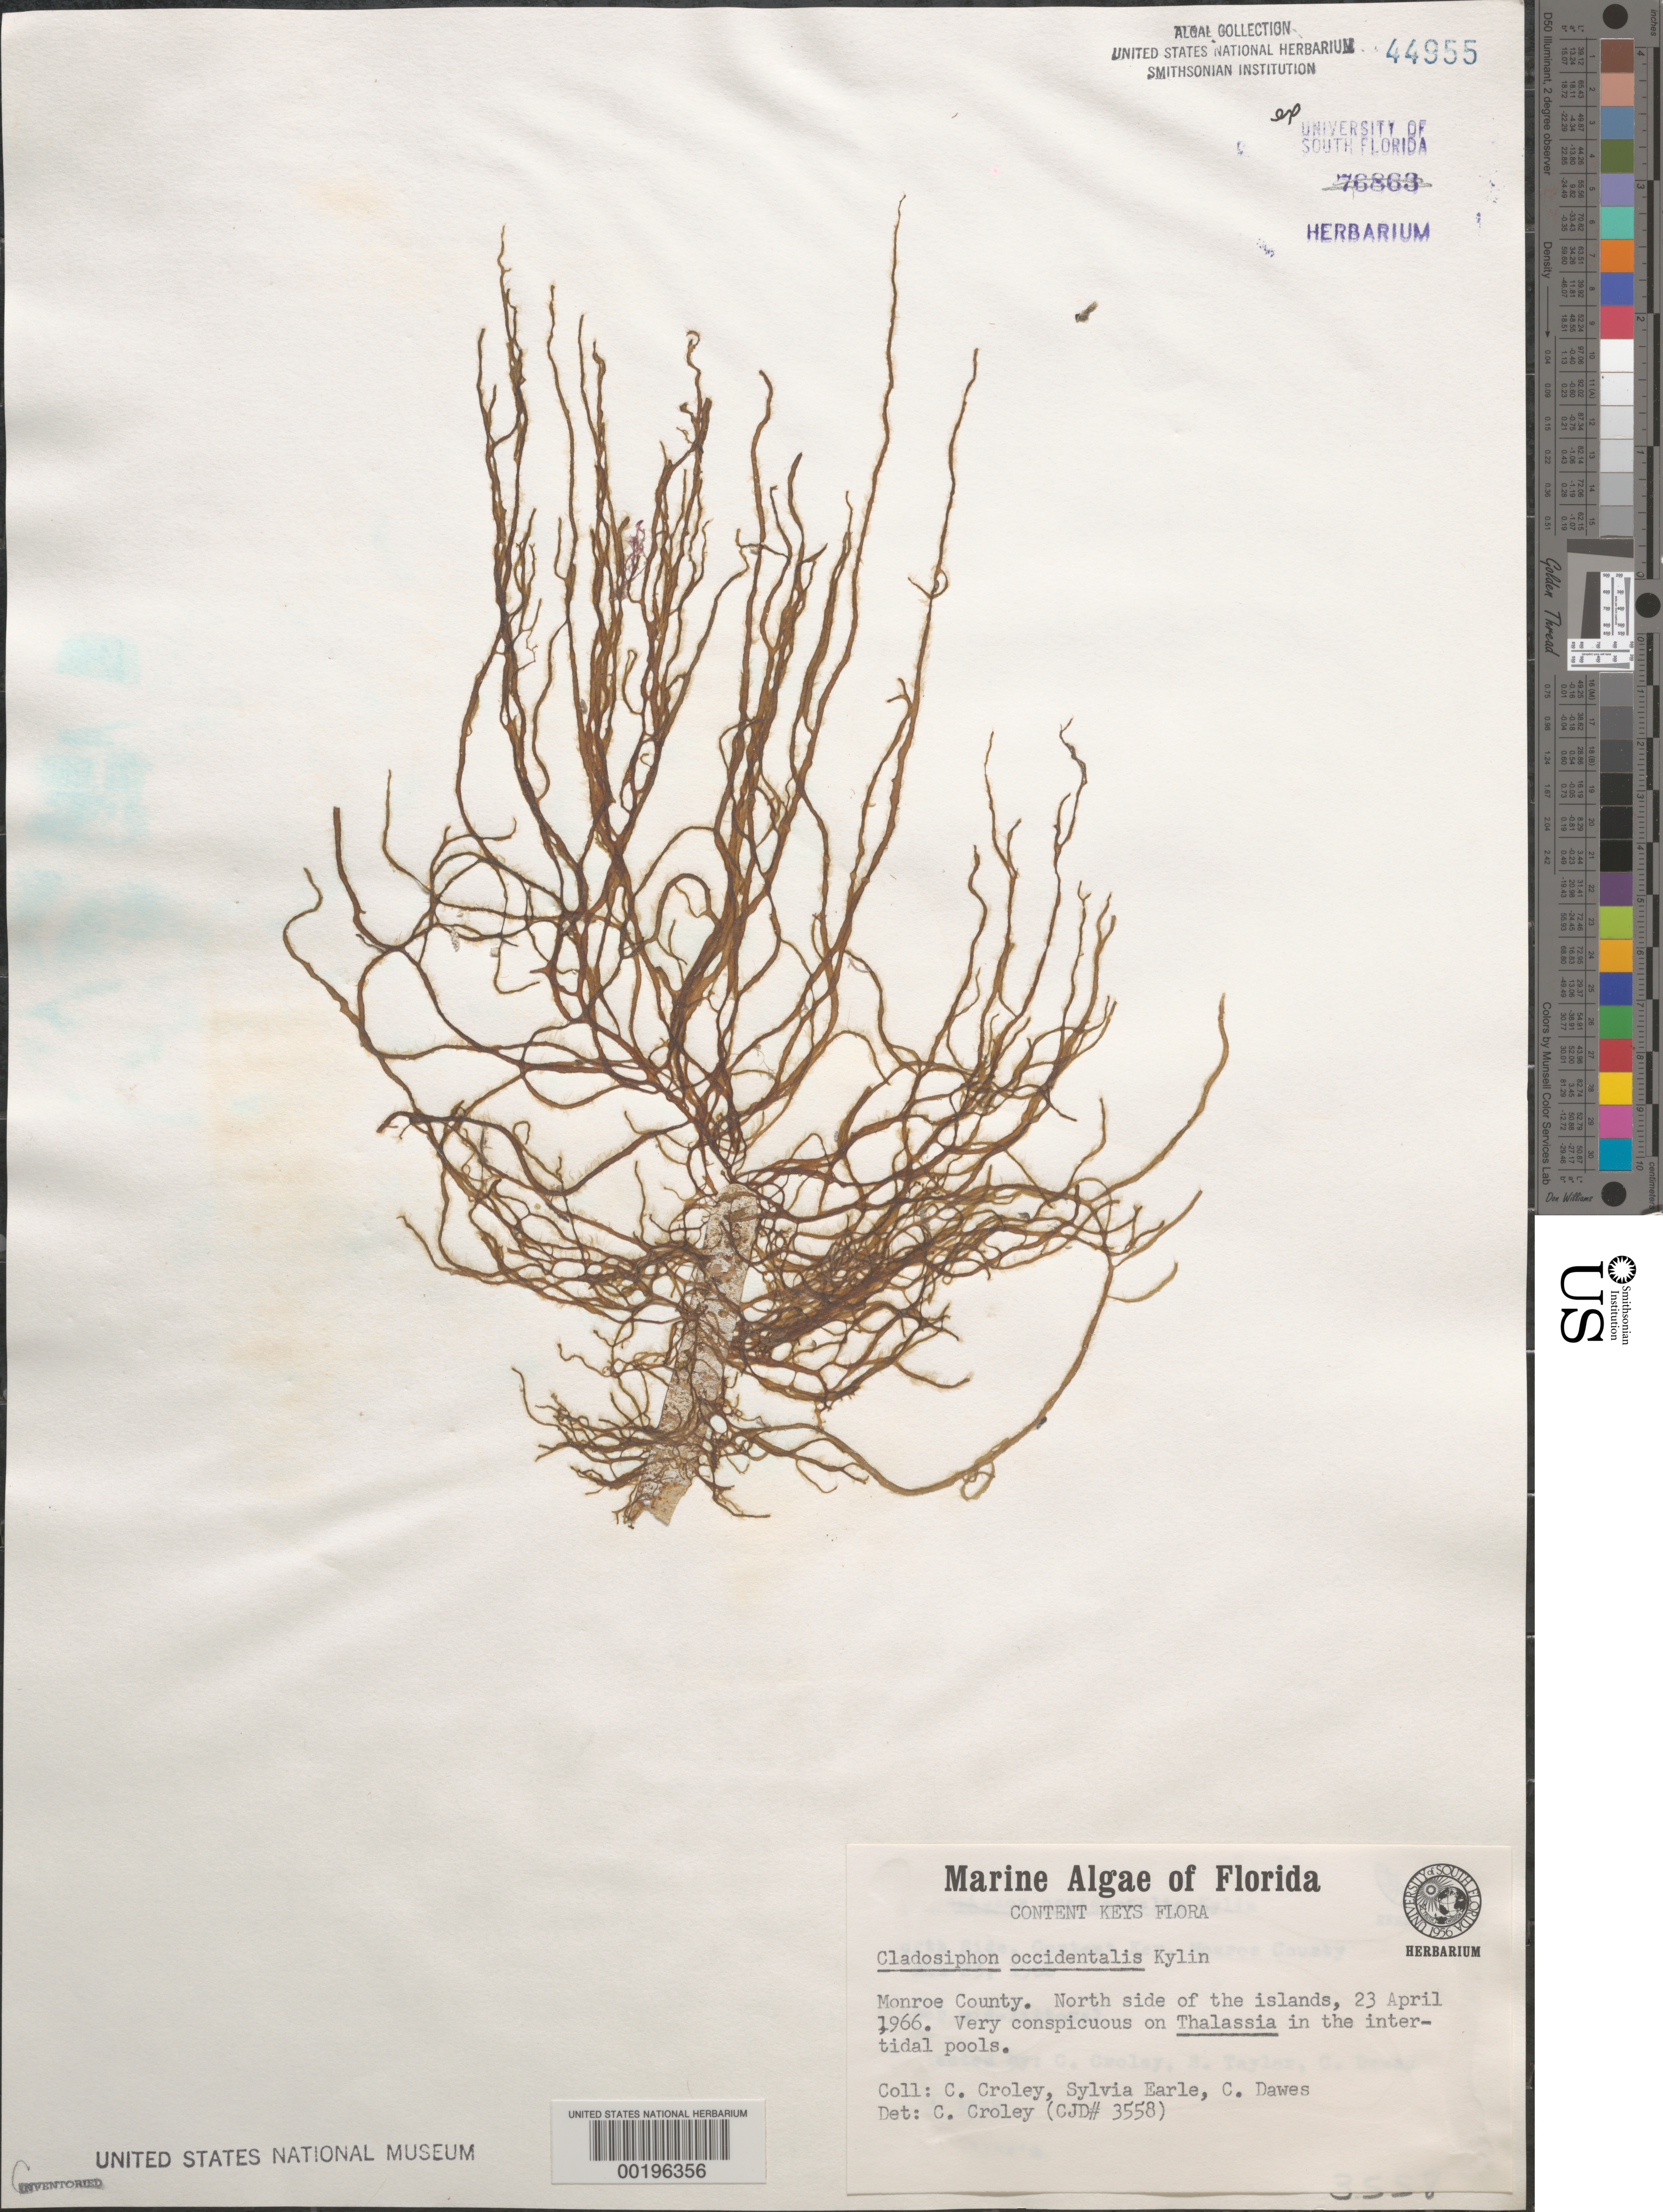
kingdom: Chromista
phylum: Ochrophyta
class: Phaeophyceae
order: Ectocarpales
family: Chordariaceae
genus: Cladosiphon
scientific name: Cladosiphon occidentalis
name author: Kylin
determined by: Croley, F. C.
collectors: F. C. Croley, S. A. Earle & C. Dawes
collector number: Cjd 3558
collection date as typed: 23 Apr 1966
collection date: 1966-04-23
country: United States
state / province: Florida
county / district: Monroe County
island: Content Keys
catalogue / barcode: US 44955